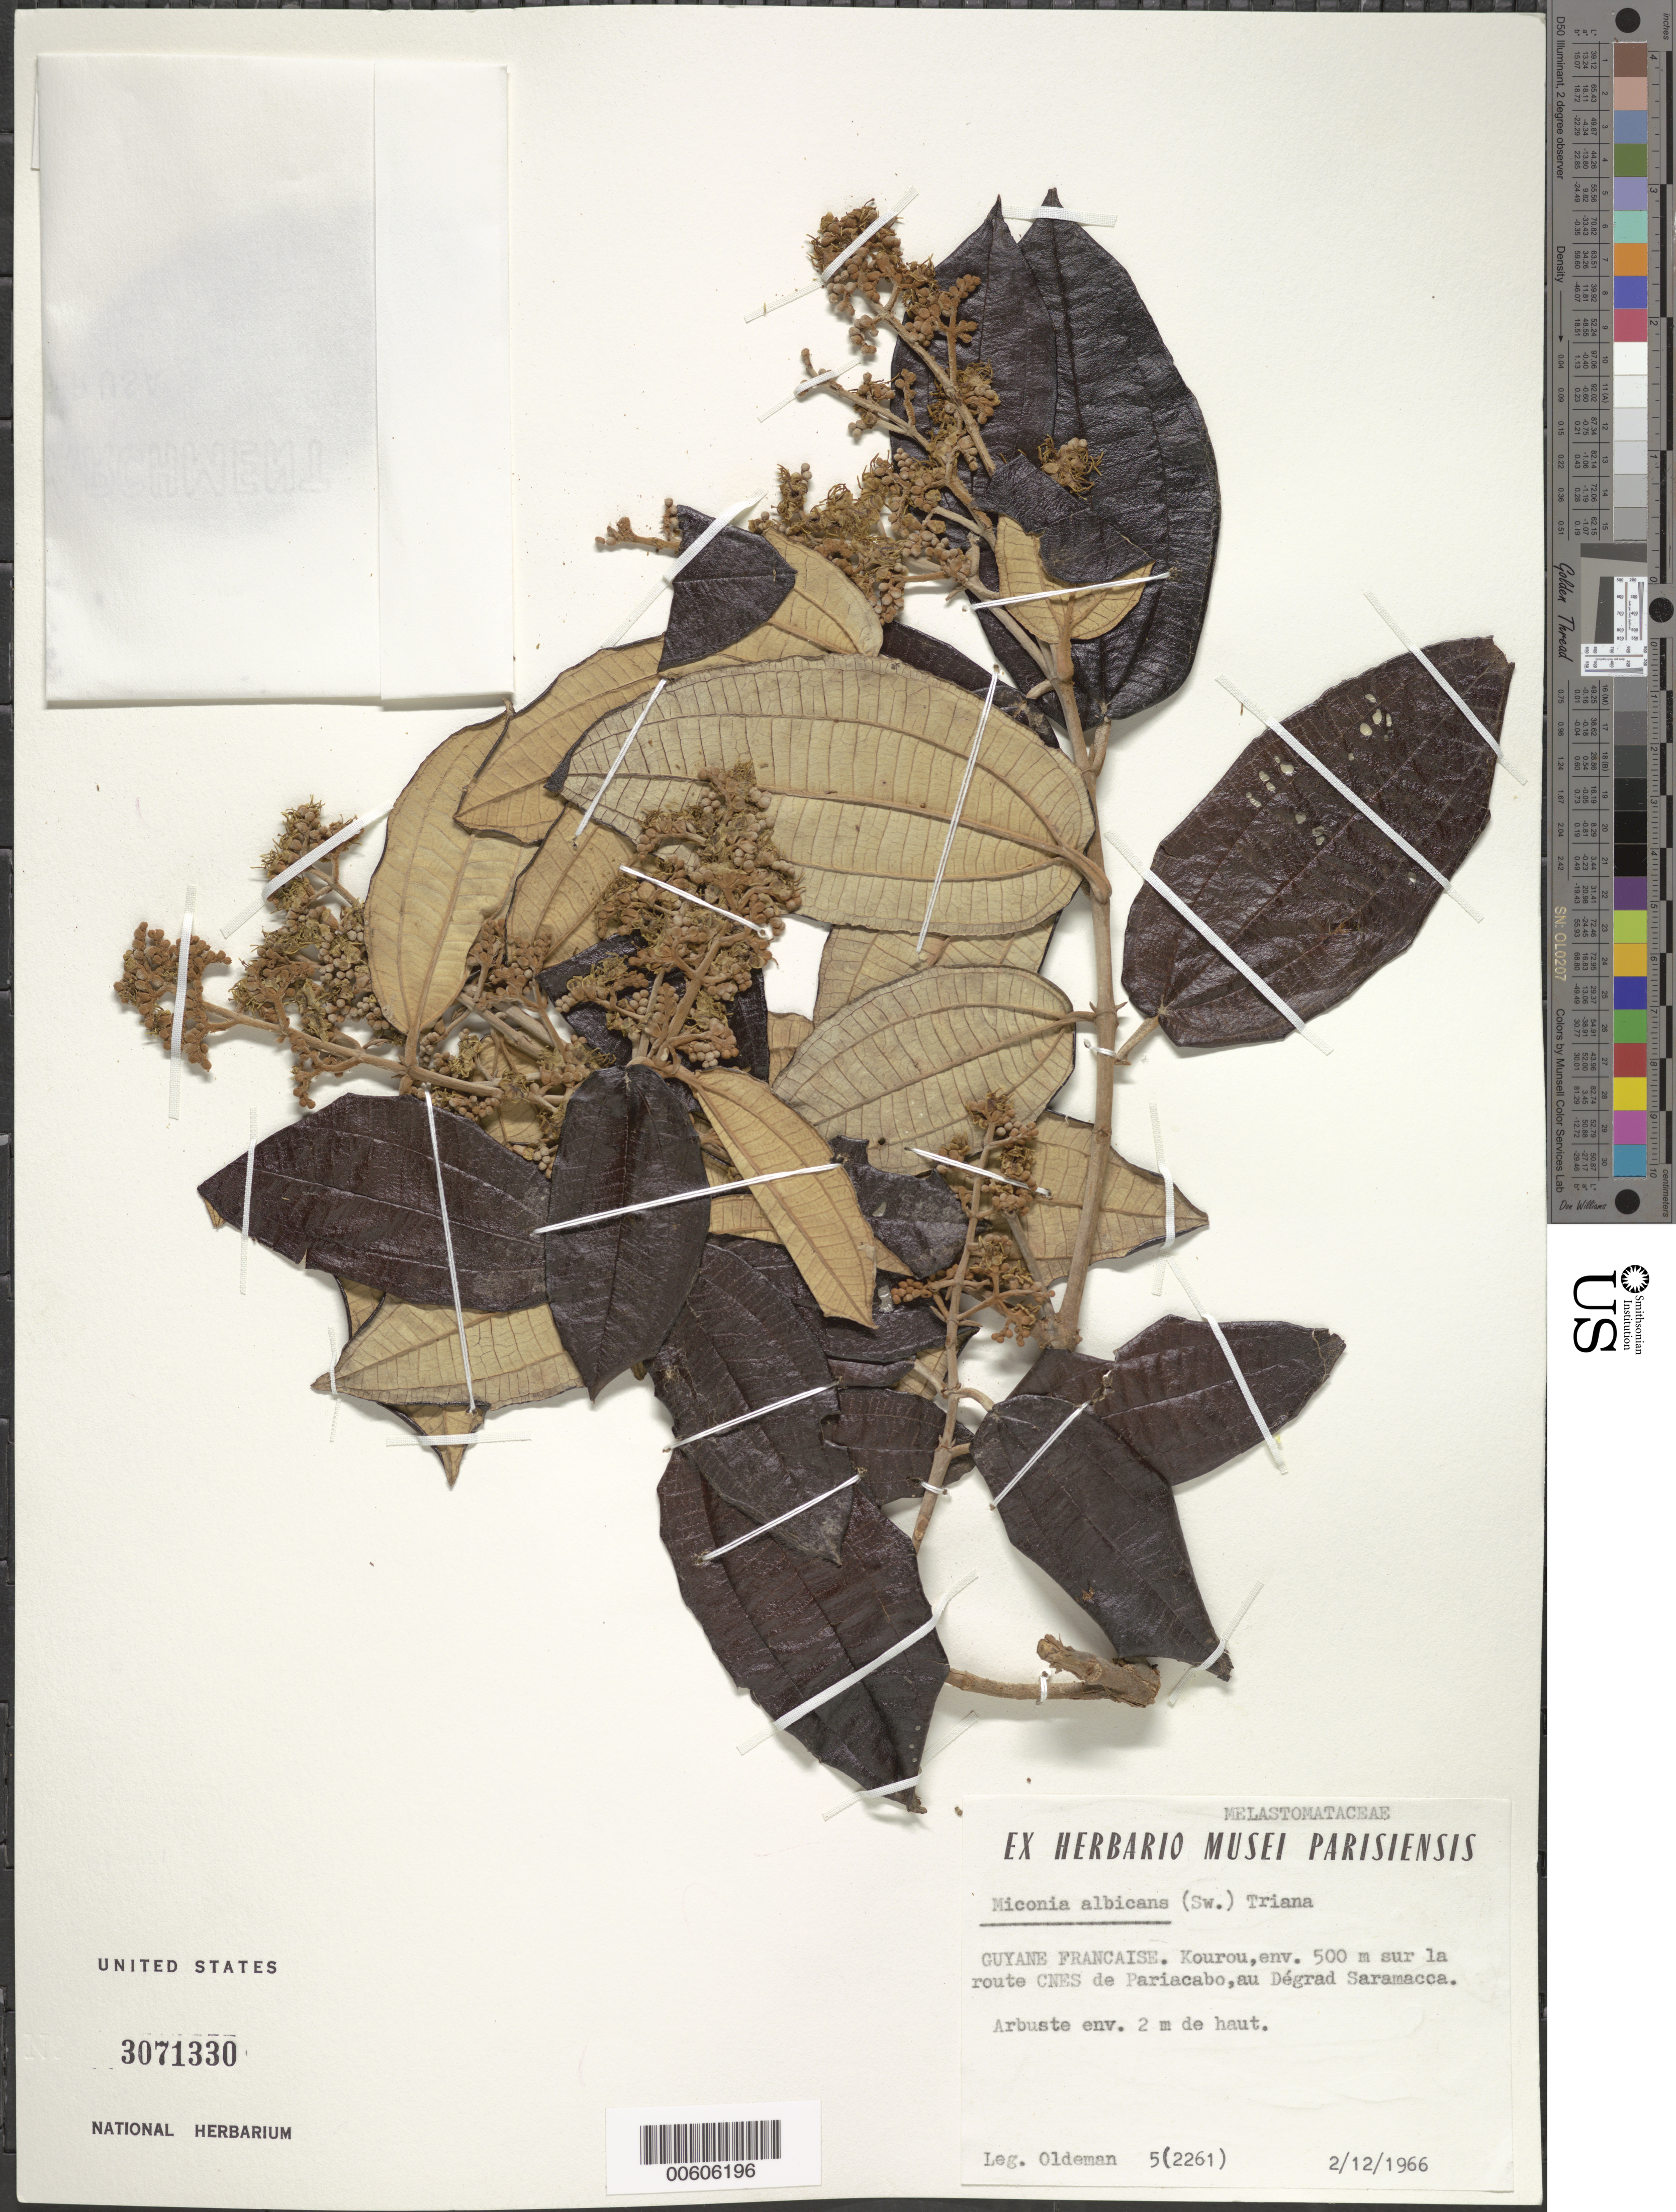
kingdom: Plantae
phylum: Tracheophyta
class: Magnoliopsida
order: Myrtales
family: Melastomataceae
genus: Miconia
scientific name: Miconia albicans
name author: (Sw.) Triana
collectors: R. Oldeman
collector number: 2261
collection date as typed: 2-Dec-66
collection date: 1966-12-02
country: French Guiana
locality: Kourou, env. 500 m sur la route CNES de Pariacabo, au Degrad Saramacca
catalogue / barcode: US 3071330